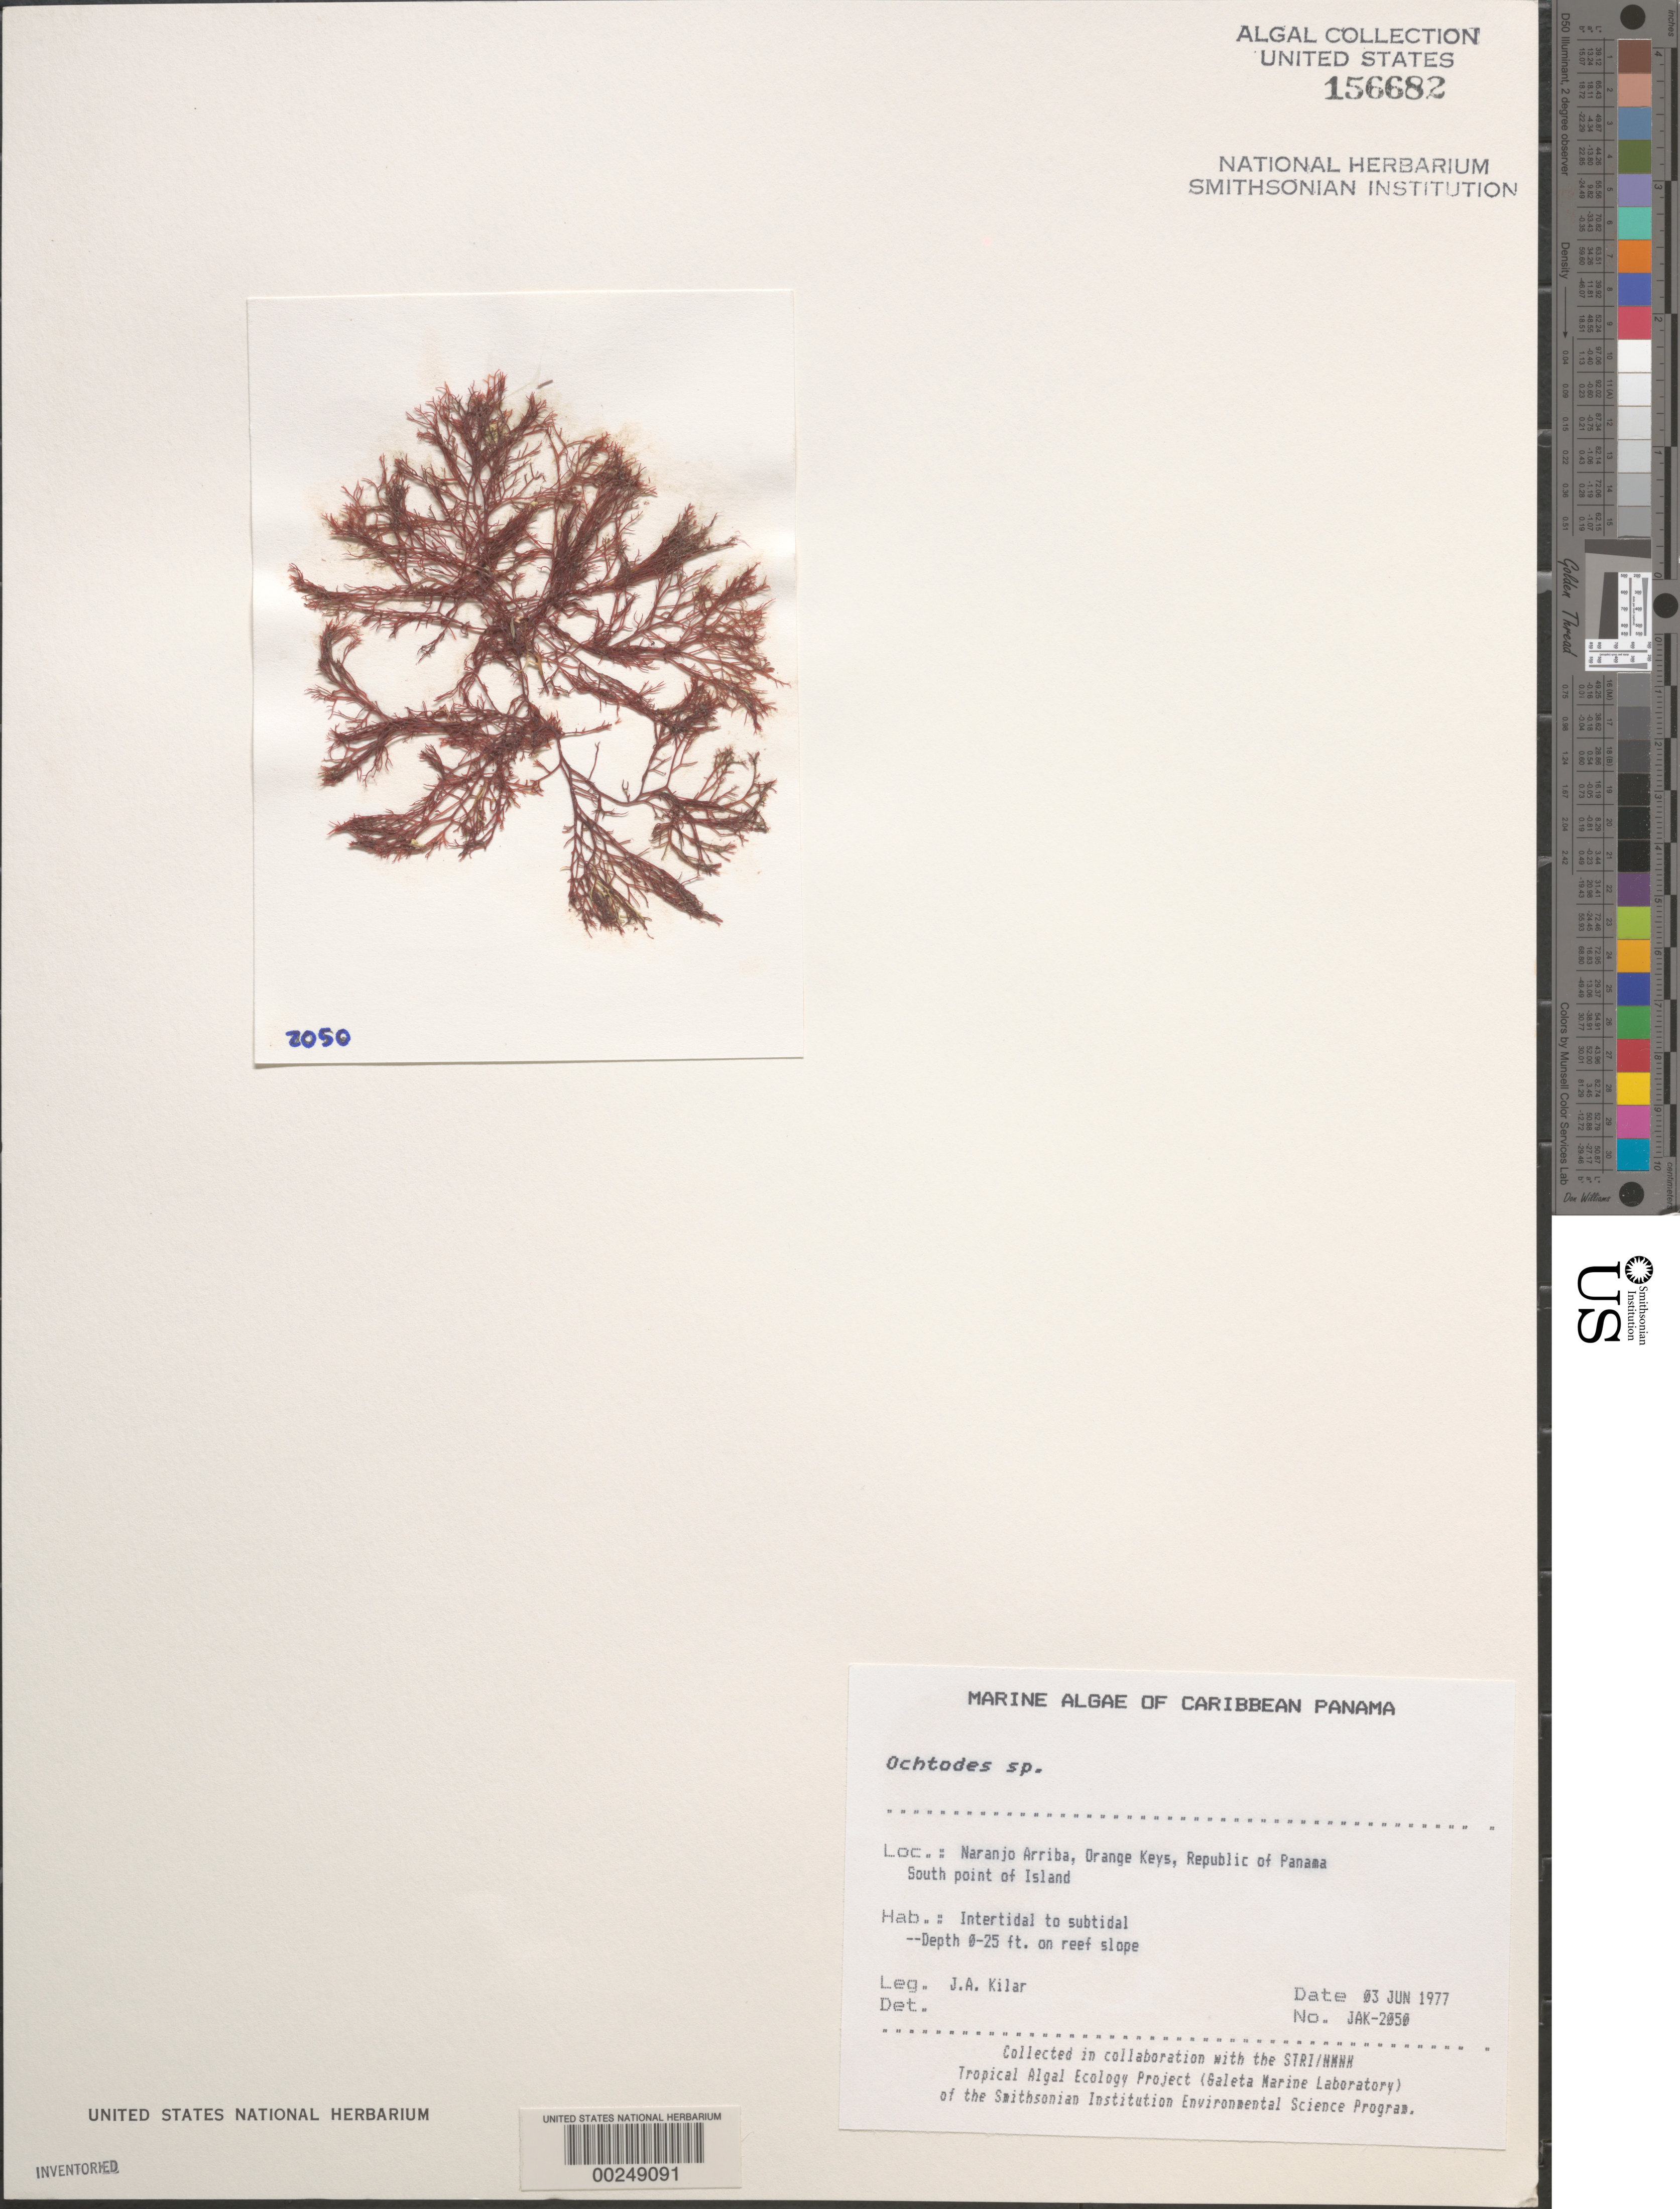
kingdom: Plantae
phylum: Rhodophyta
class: Florideophyceae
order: Gigartinales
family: Rhizophyllidaceae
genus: Ochtodes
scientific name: Ochtodes sp.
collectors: J. A. Kilar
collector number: JAK-2050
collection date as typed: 03 Jun 1977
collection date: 1977-06-03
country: Panama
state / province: Colón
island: Naranjo Arriba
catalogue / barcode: US 156682